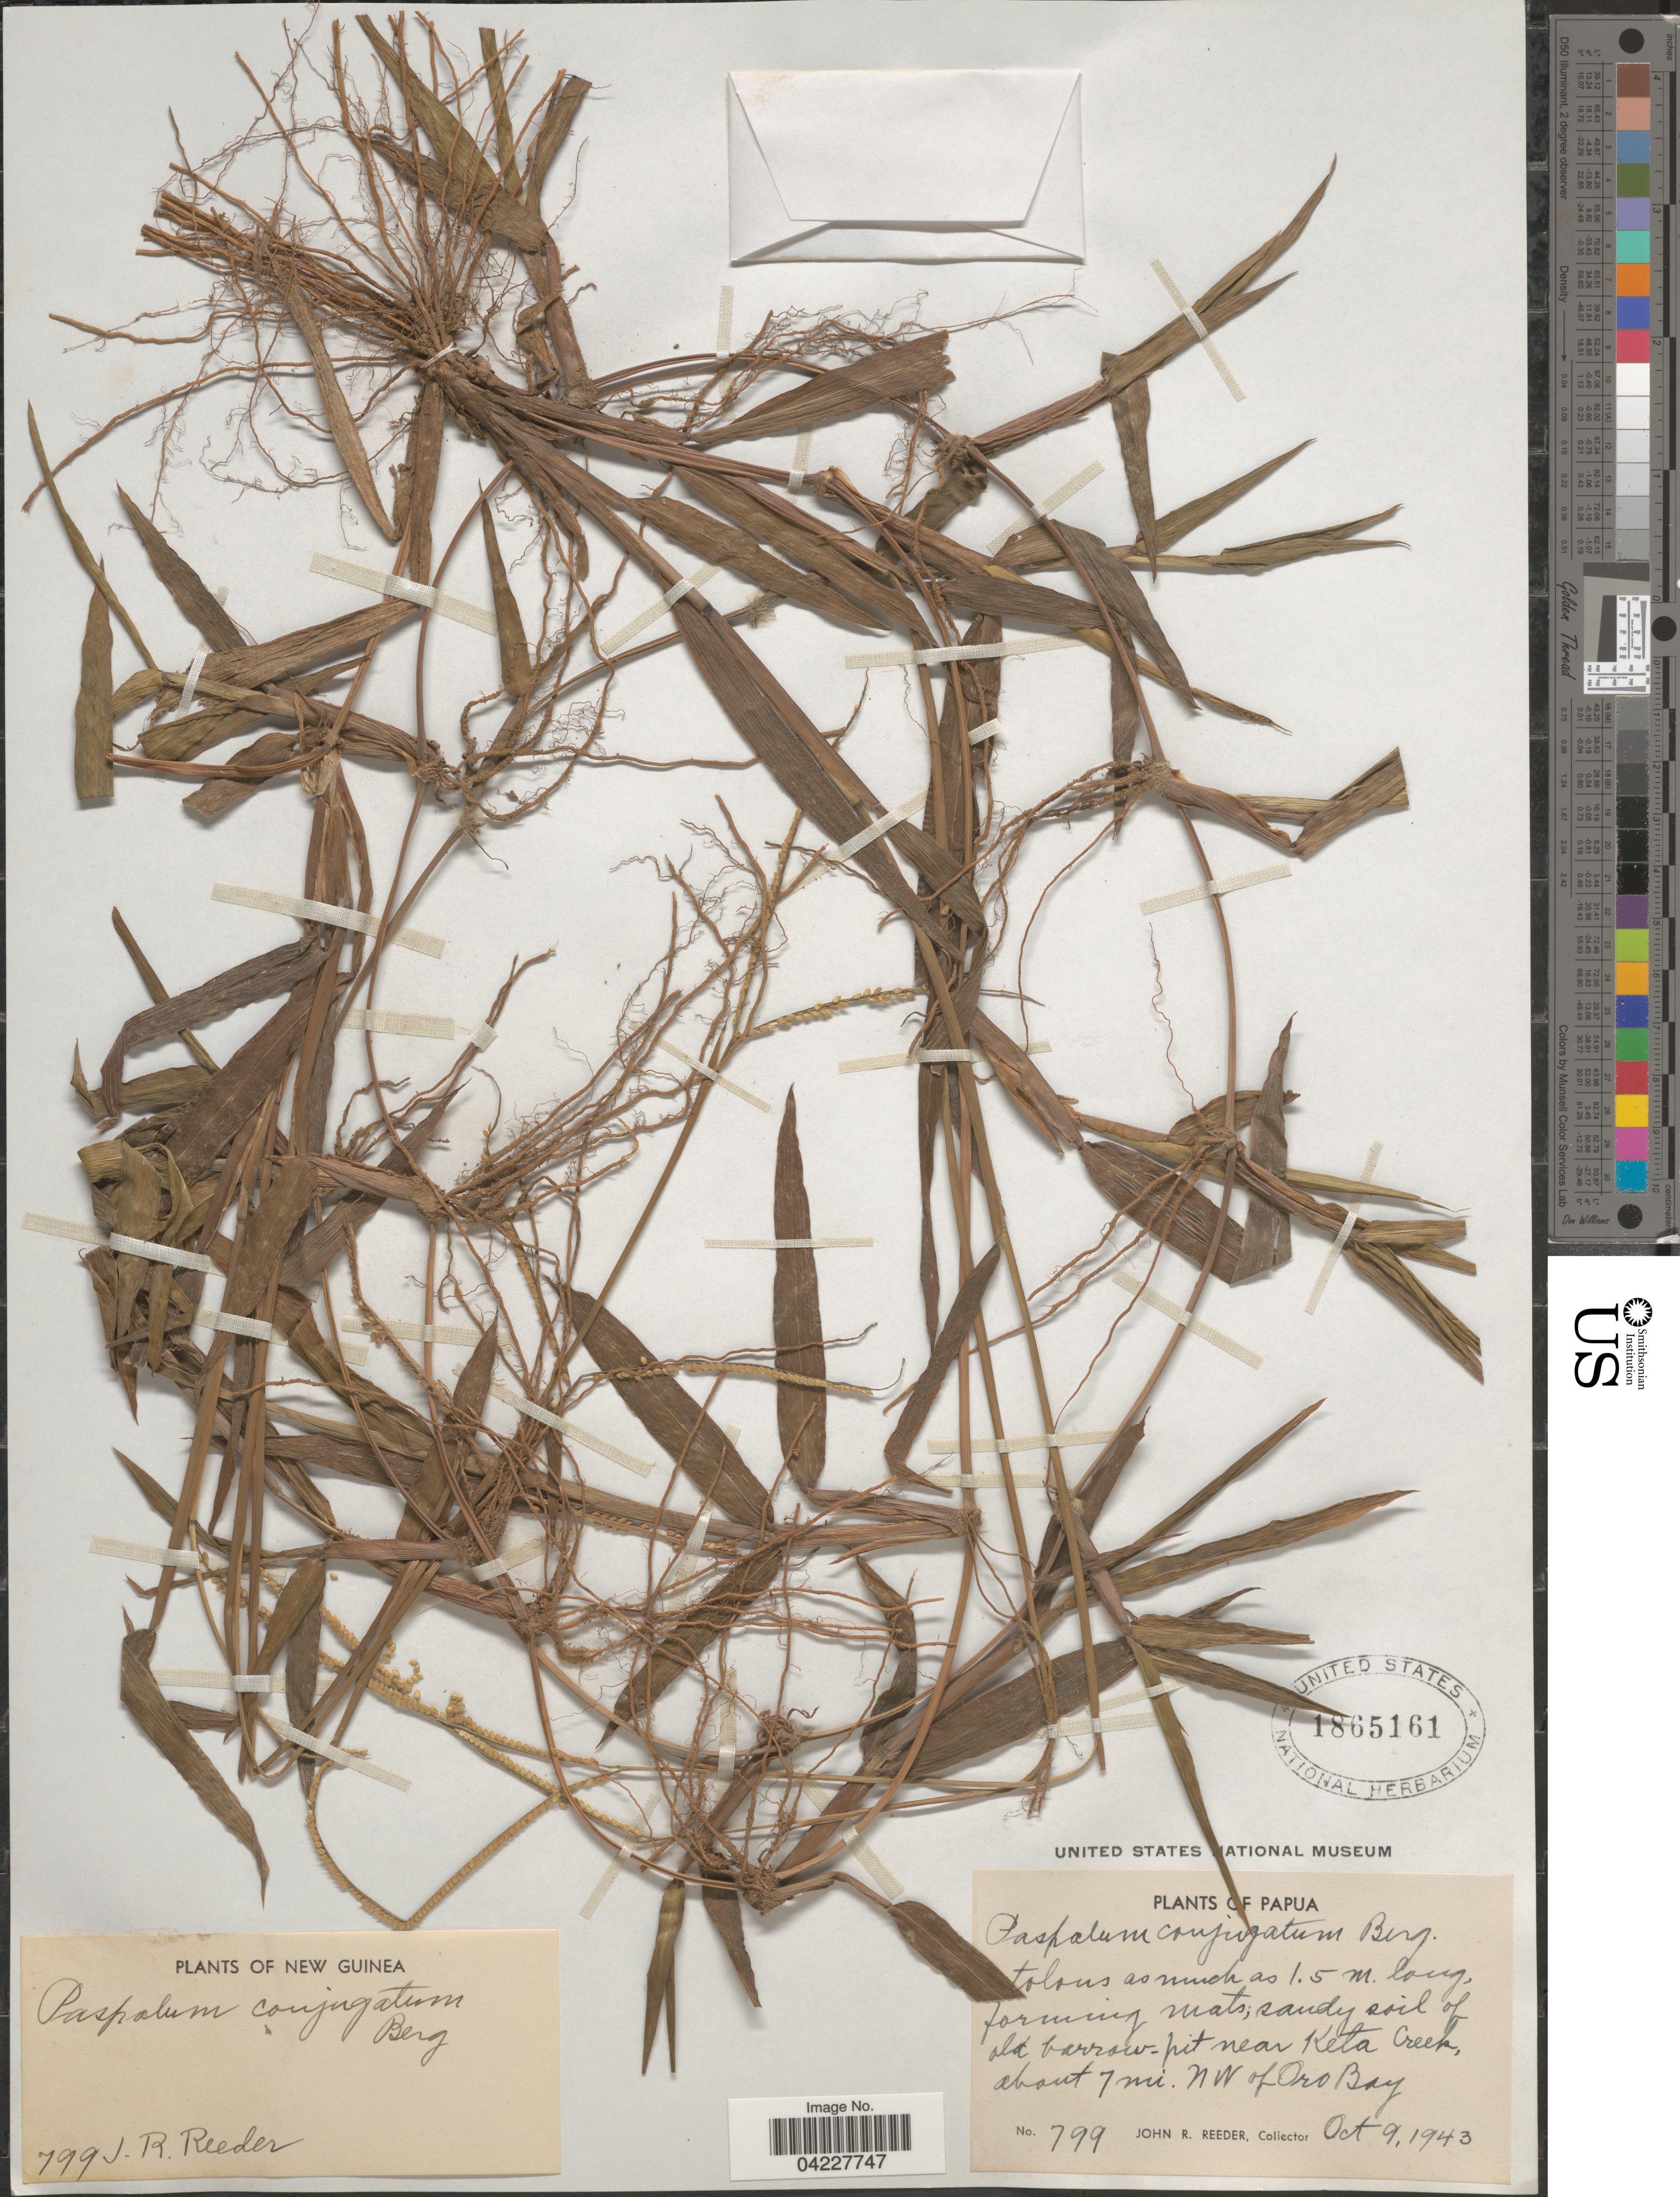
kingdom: Plantae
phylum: Tracheophyta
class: Liliopsida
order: Poales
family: Poaceae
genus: Paspalum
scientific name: Paspalum conjugatum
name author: P.J. Bergius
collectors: J. R. Reeder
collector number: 799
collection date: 1943-10-09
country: Papua New Guinea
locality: Papua. sandy soil of old barrow-pit near Keta Creek, about 7 mi. NW of Oro Bay.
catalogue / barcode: US 1865161